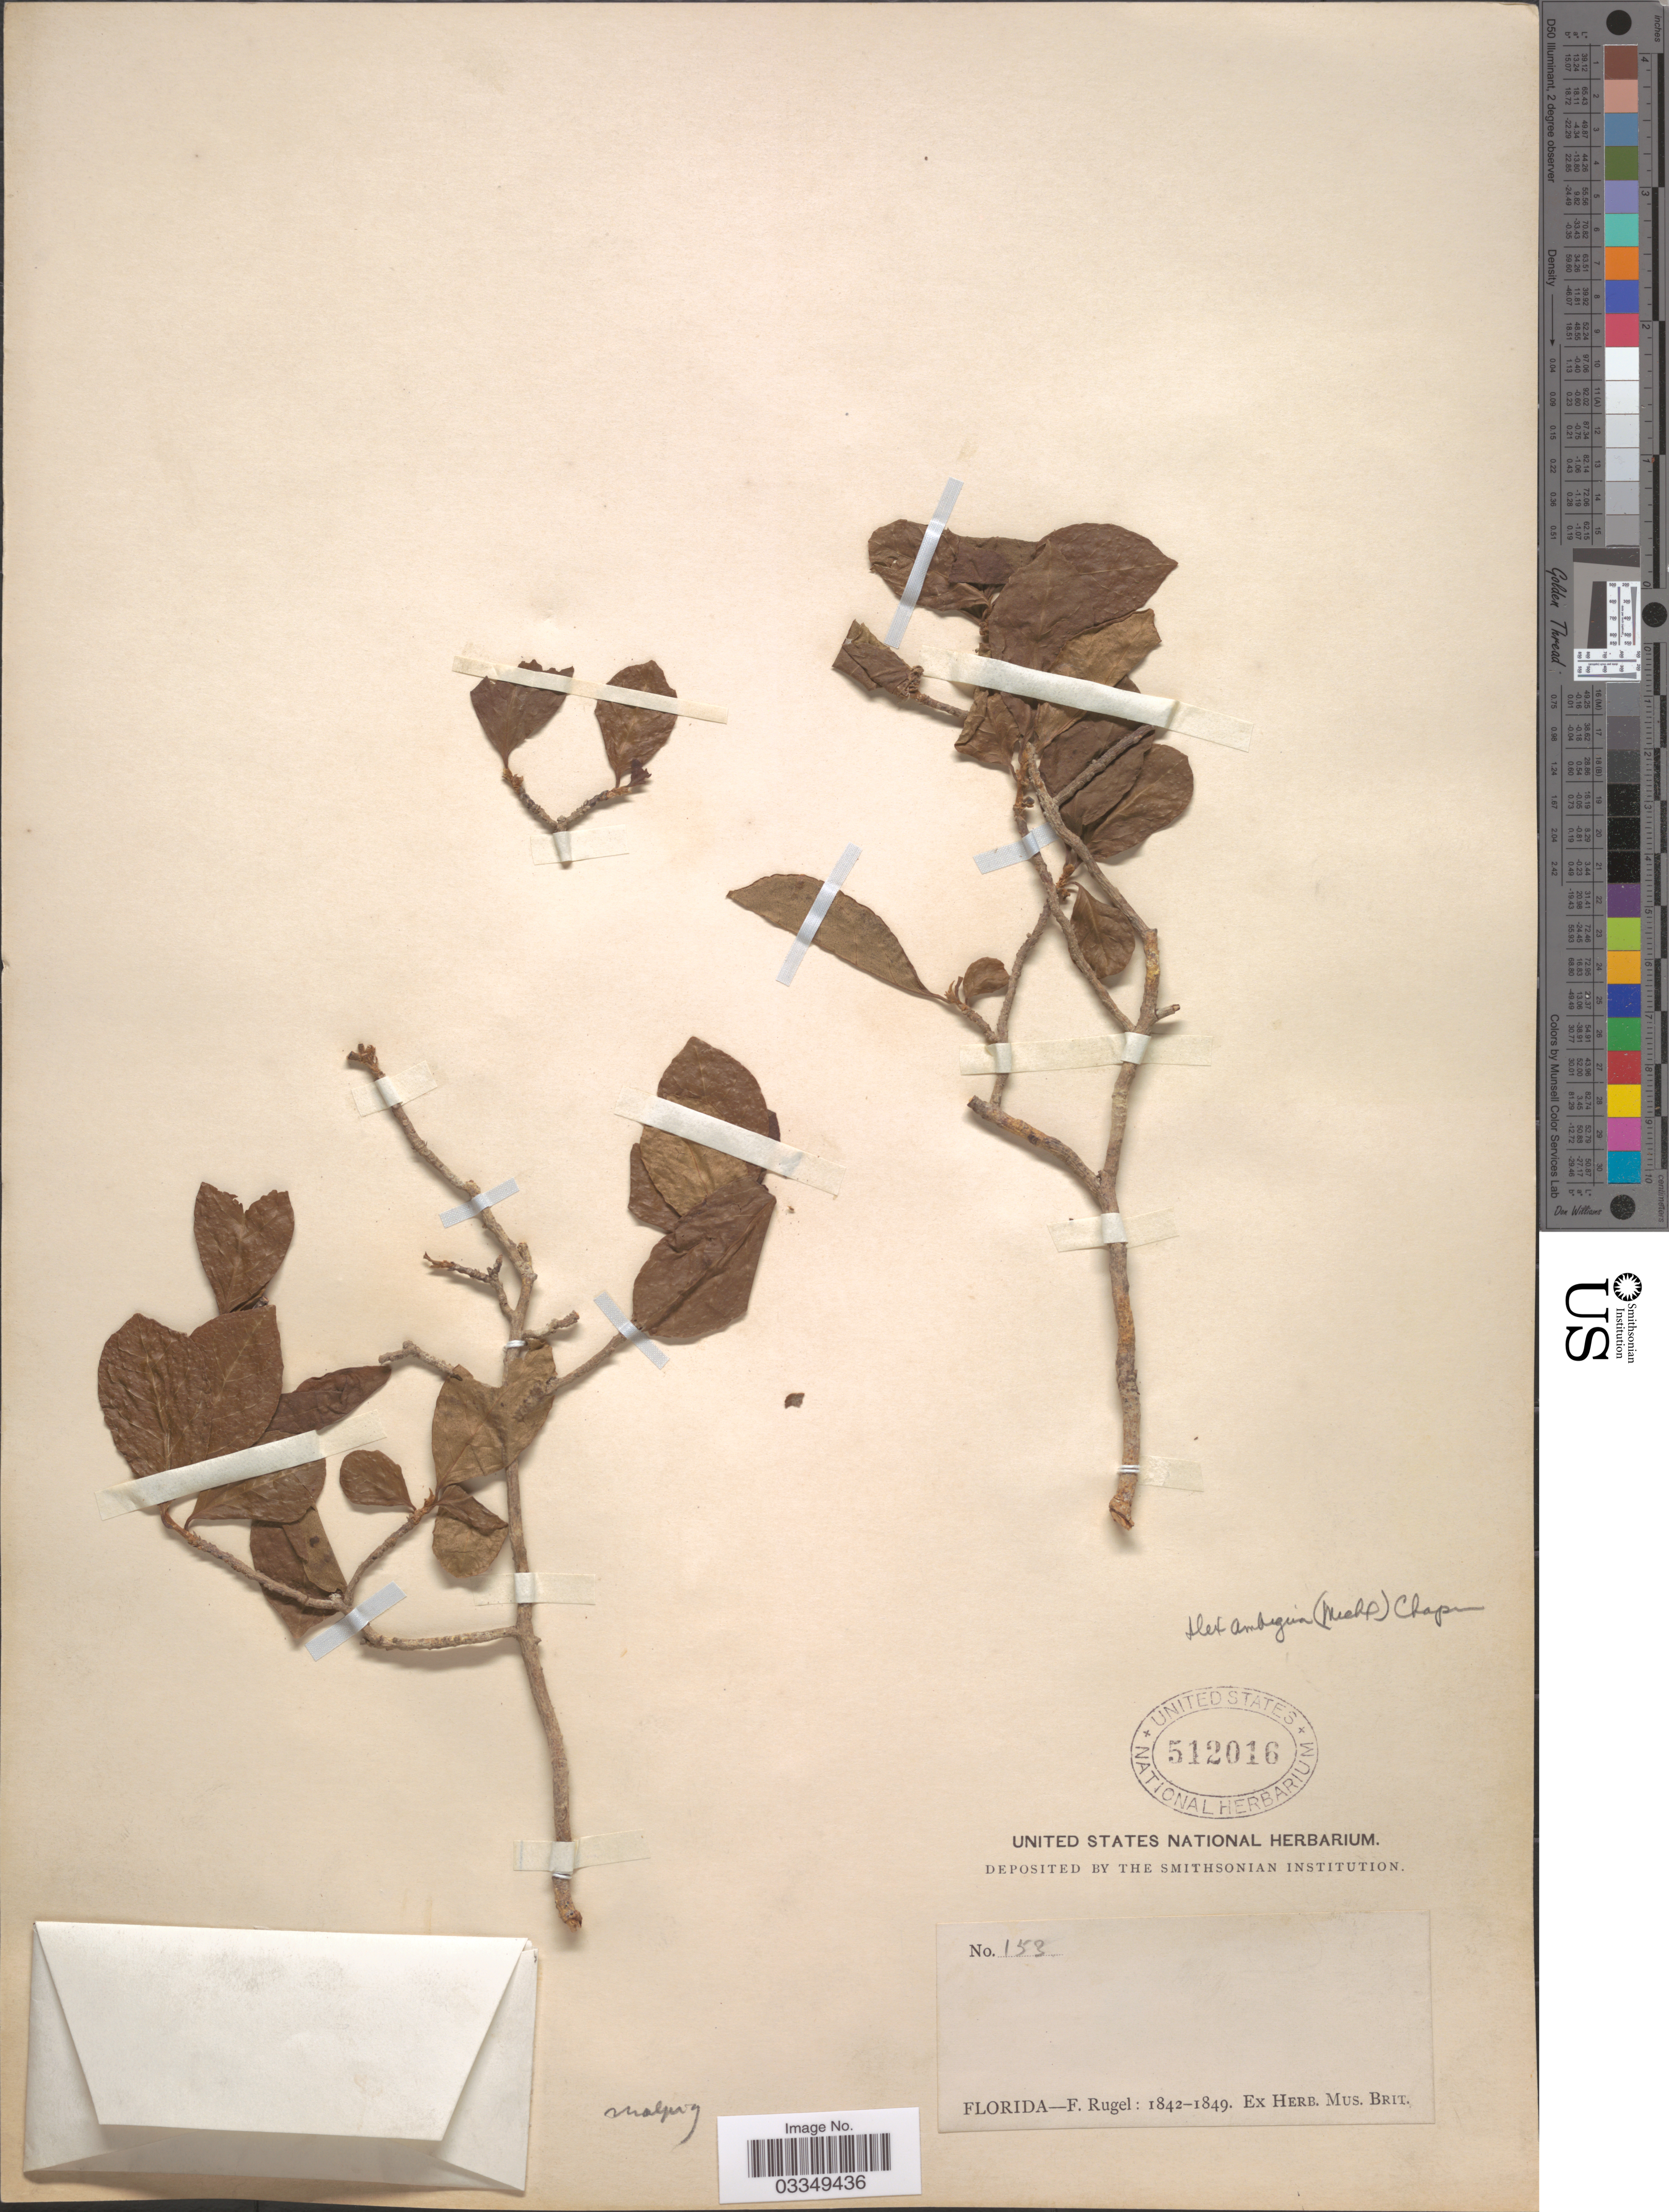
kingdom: Plantae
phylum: Tracheophyta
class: Magnoliopsida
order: Aquifoliales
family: Aquifoliaceae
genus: Ilex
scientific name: Ilex ambigua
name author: Chapm.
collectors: F. Rugel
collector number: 153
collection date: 1842/1849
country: United States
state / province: Florida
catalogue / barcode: US 512016